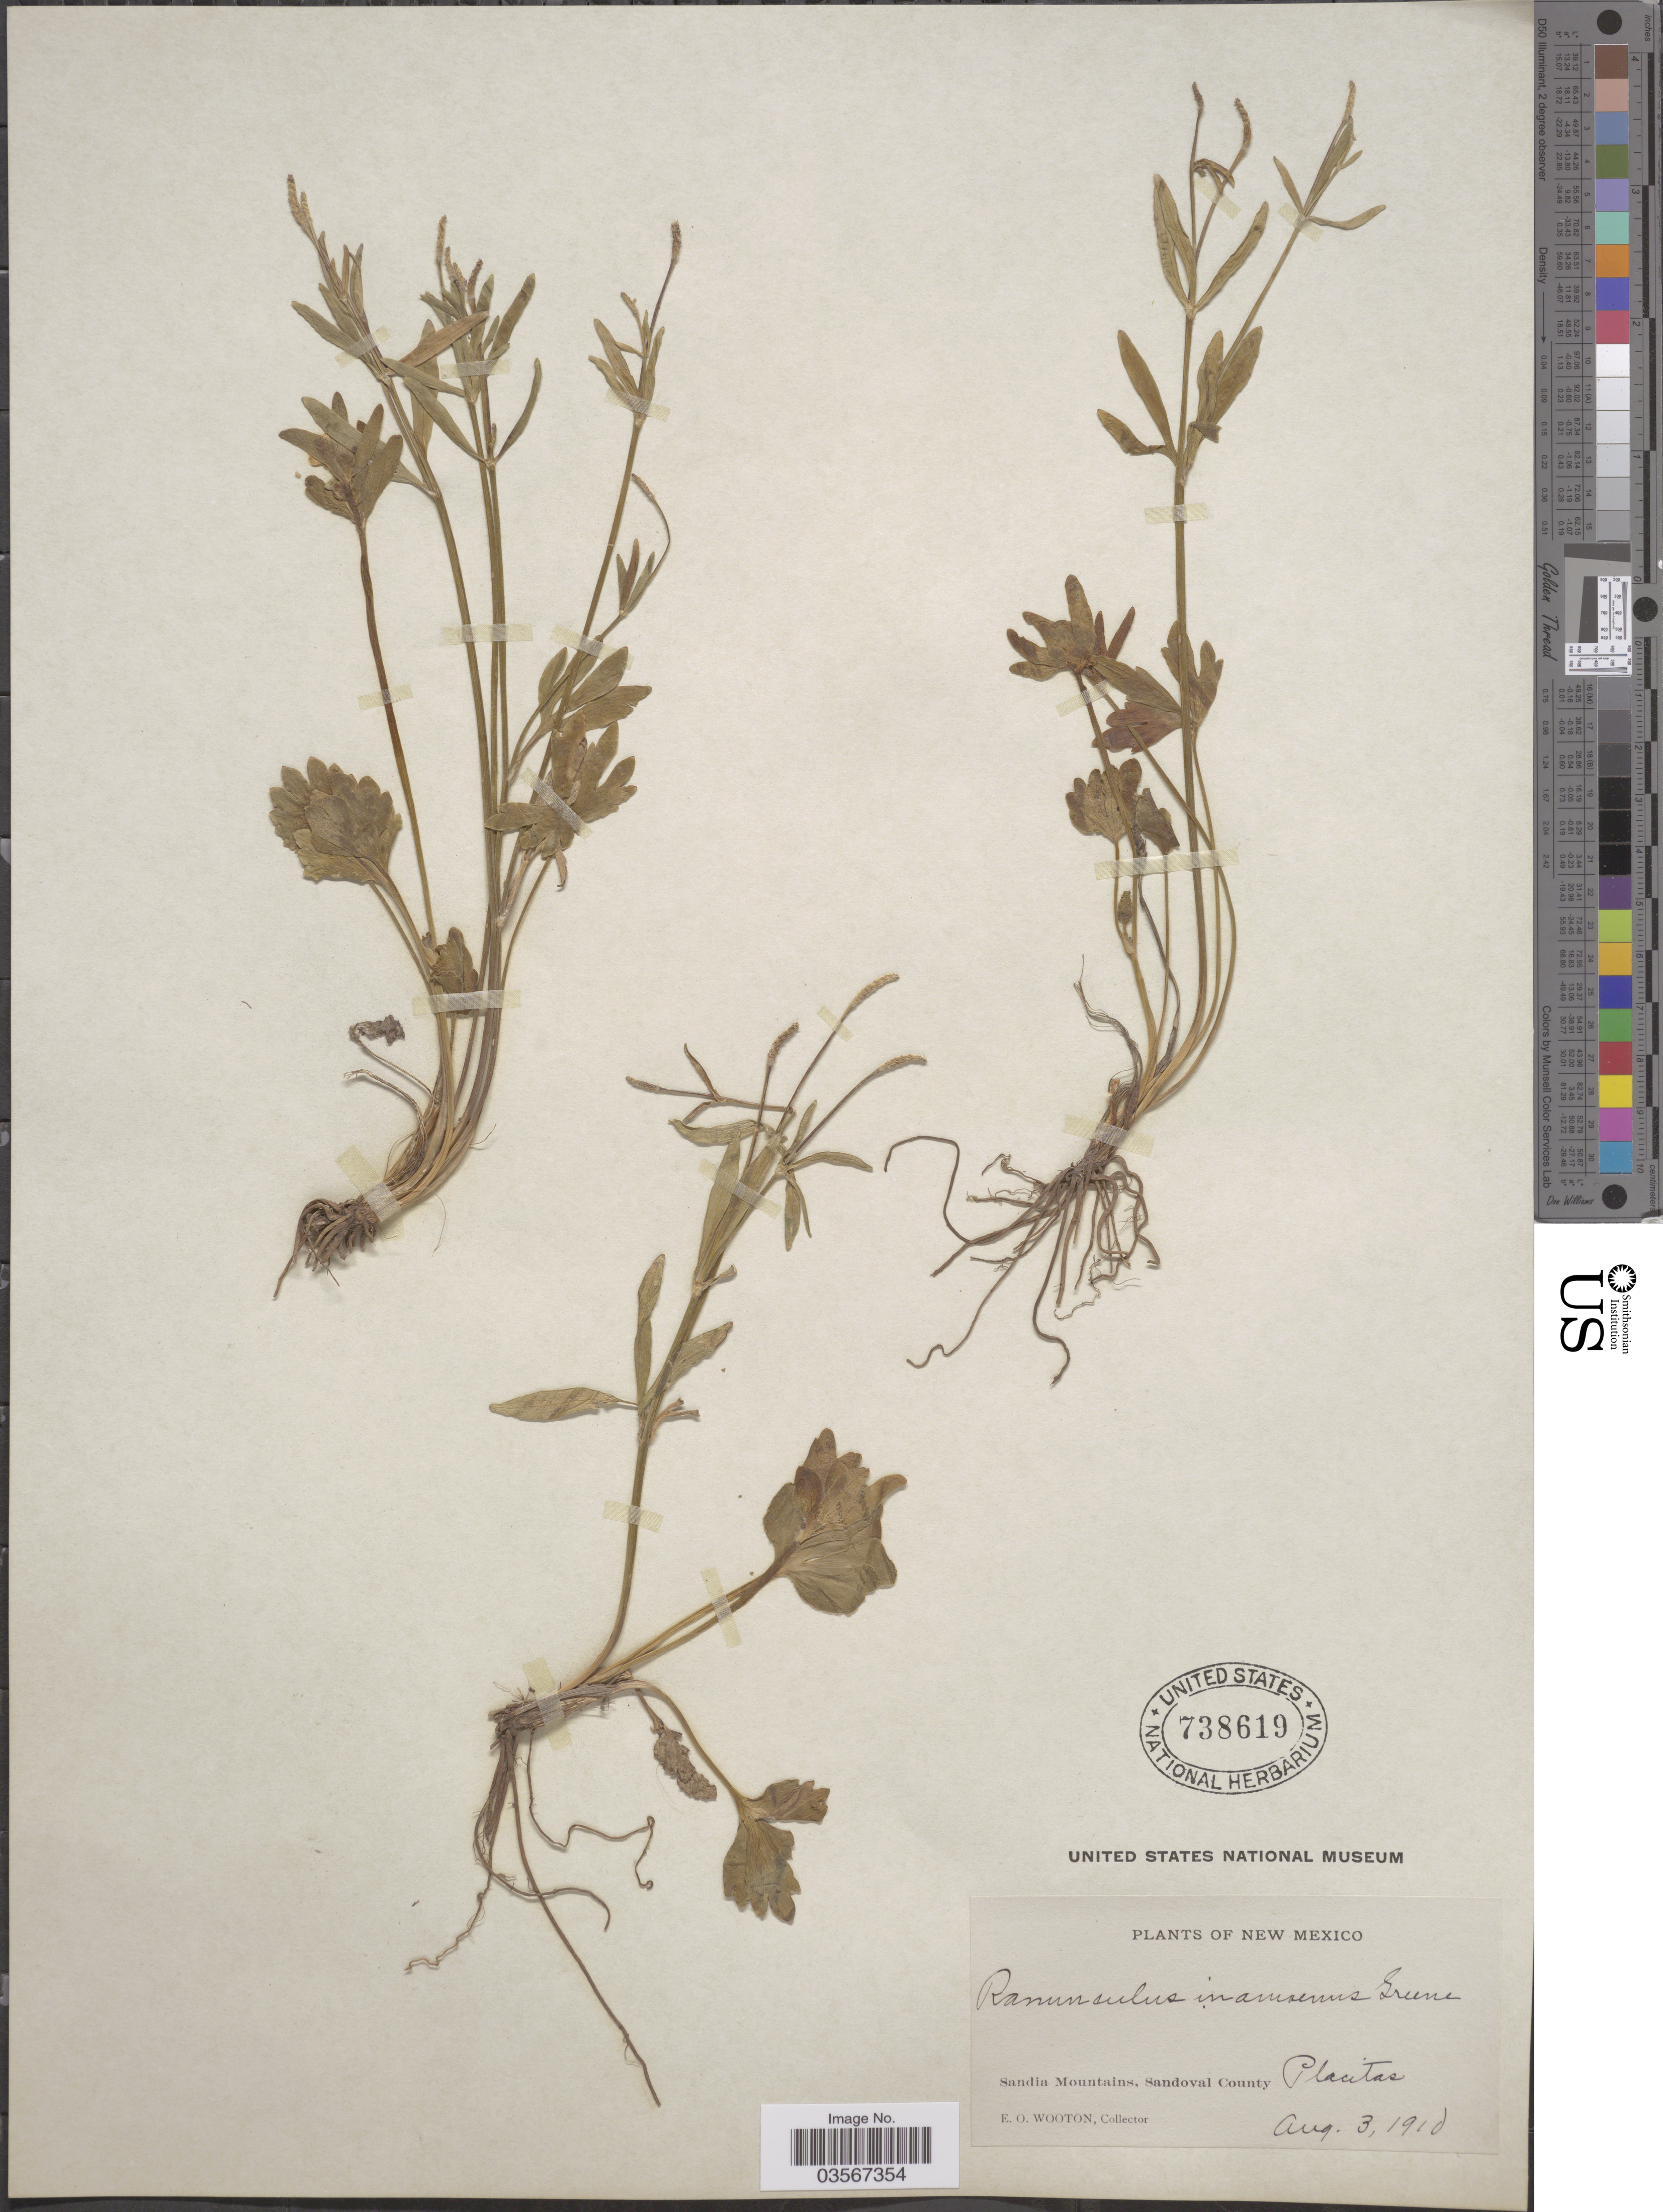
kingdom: Plantae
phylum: Tracheophyta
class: Magnoliopsida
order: Ranunculales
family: Ranunculaceae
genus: Ranunculus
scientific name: Ranunculus inamoenus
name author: Greene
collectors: E. O. Wooton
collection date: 1910-08-03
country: United States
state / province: New Mexico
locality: Sandia Mountains, Sandoval County. Placitas.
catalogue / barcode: US 738619